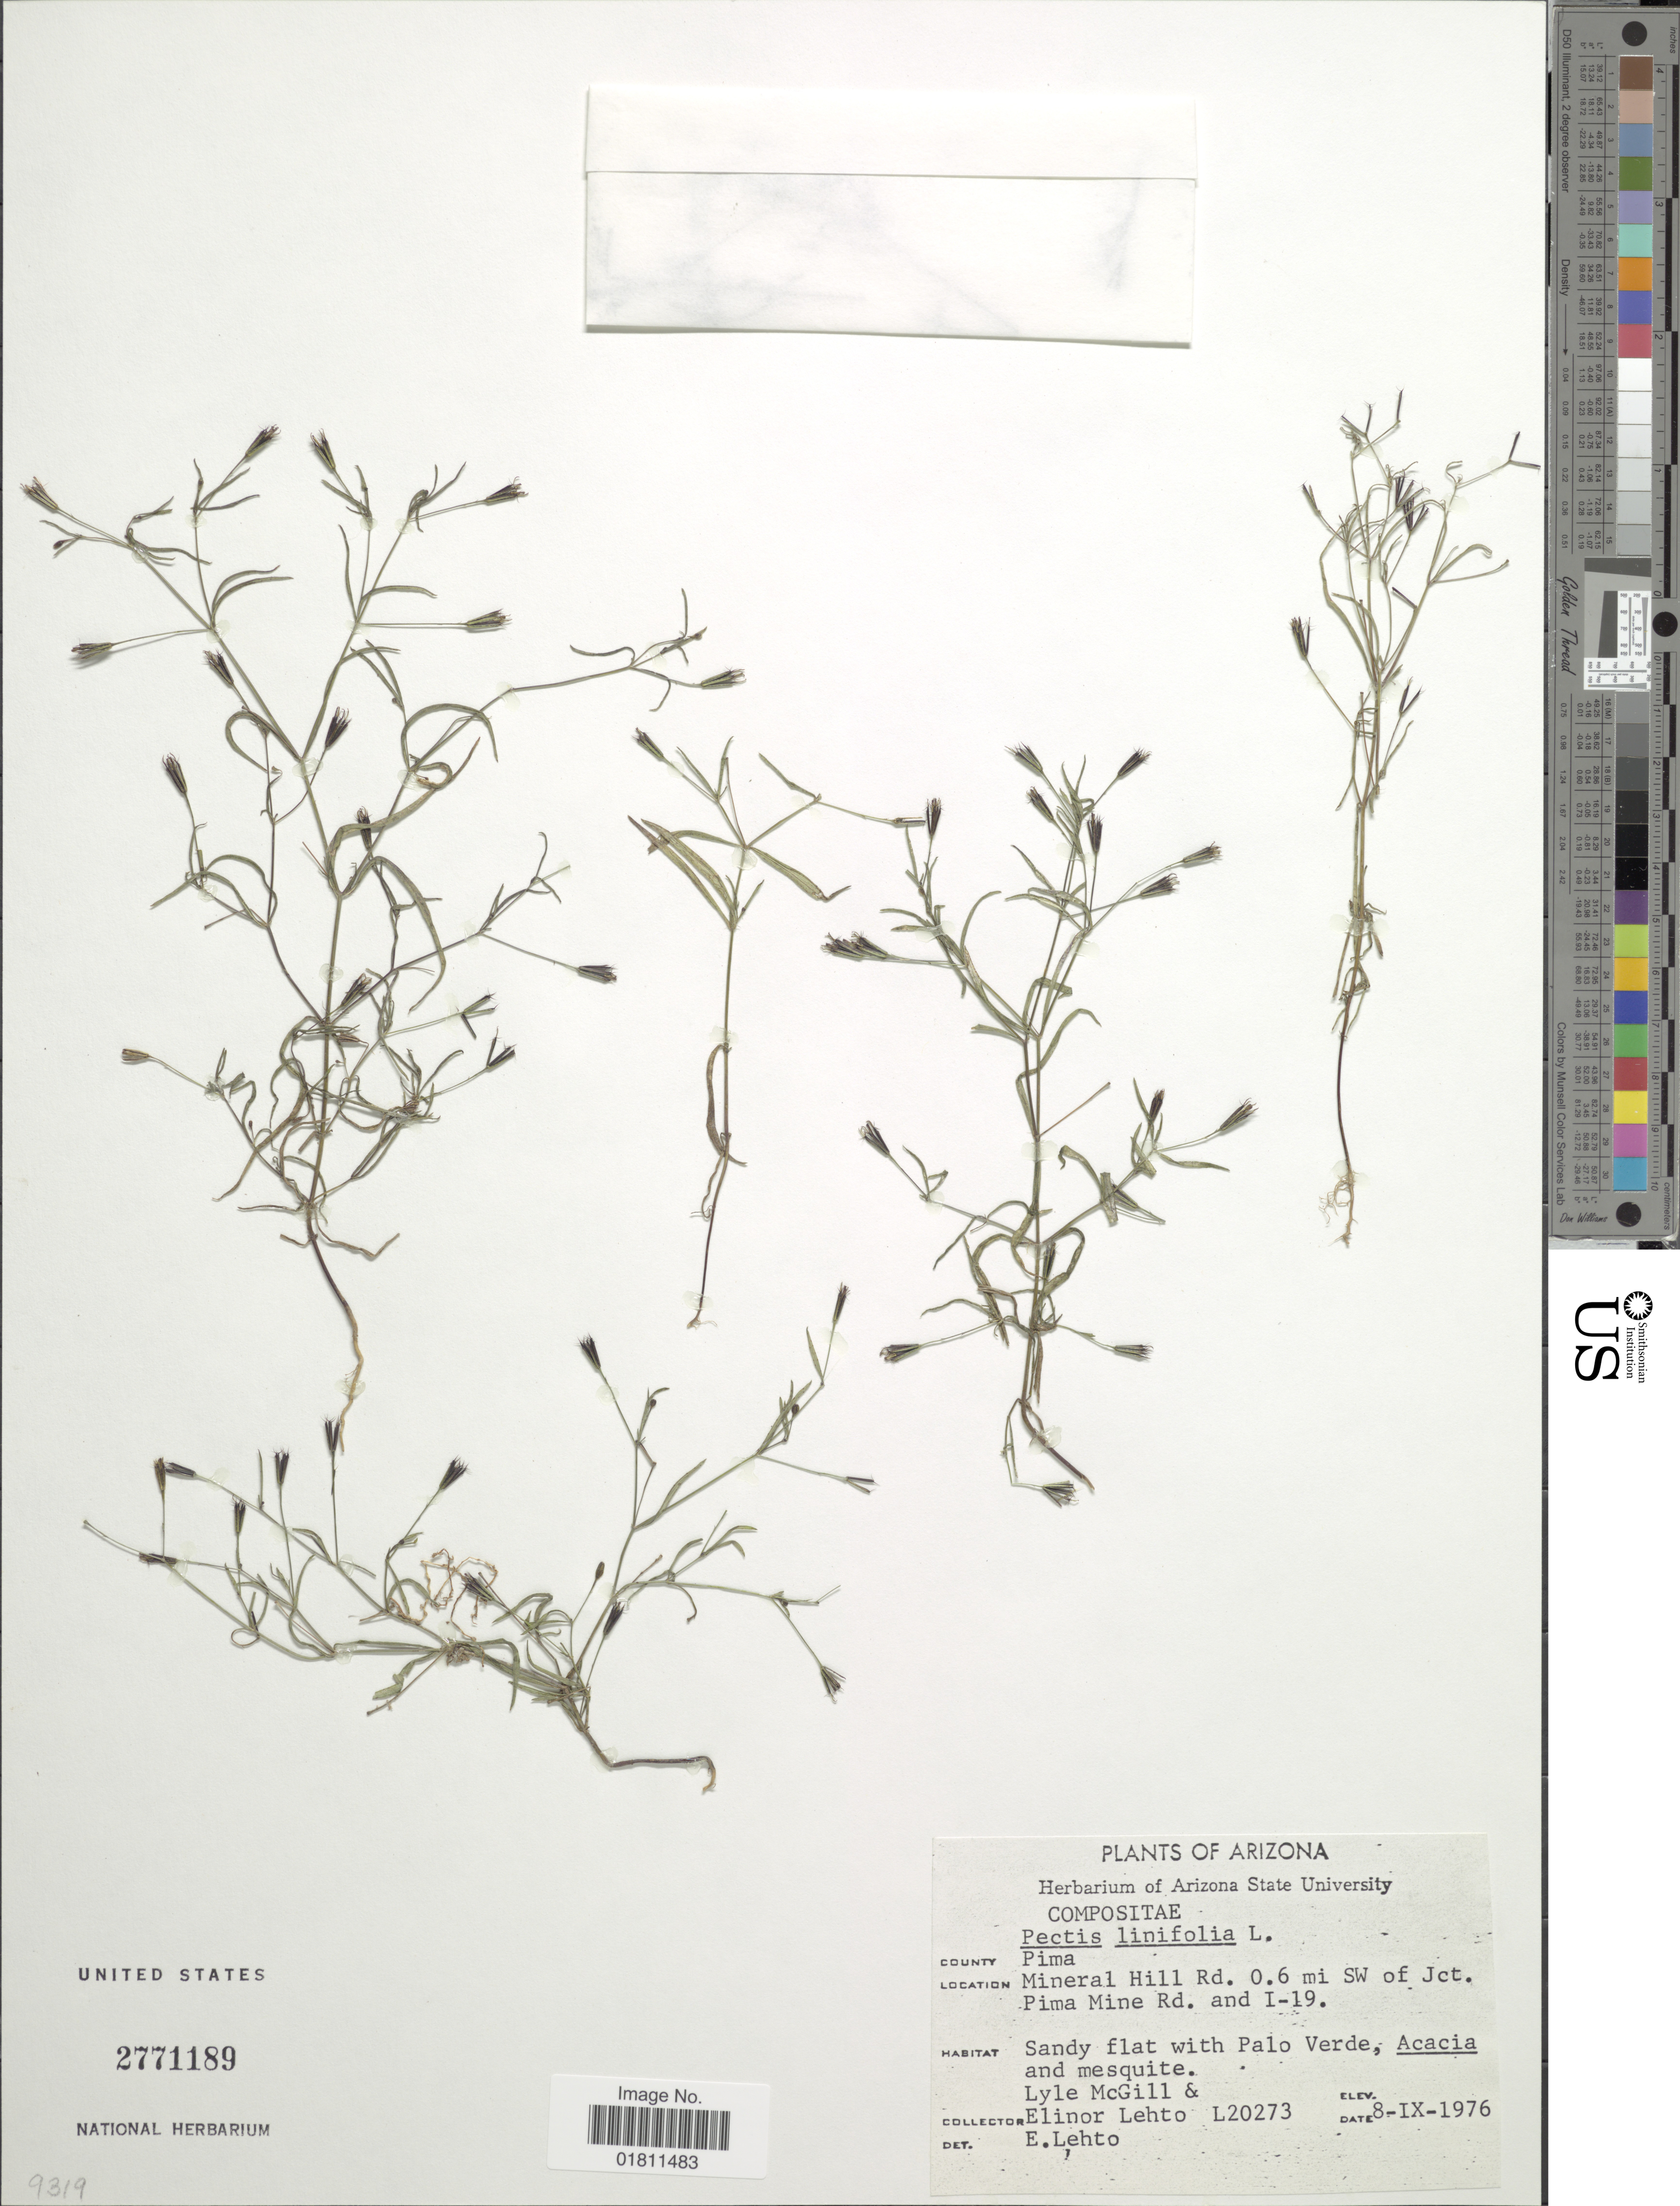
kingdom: Plantae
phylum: Tracheophyta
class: Magnoliopsida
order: Asterales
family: Asteraceae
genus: Pectis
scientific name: Pectis linifolia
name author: L.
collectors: L. McGill & E. Lehto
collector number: L20273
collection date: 1976-09-08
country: United States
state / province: Arizona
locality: County Pima, Mineral Hill Rd. 0.6 mi SW of Jct. Pima Mine Rd. and I-19.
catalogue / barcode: US 2771189